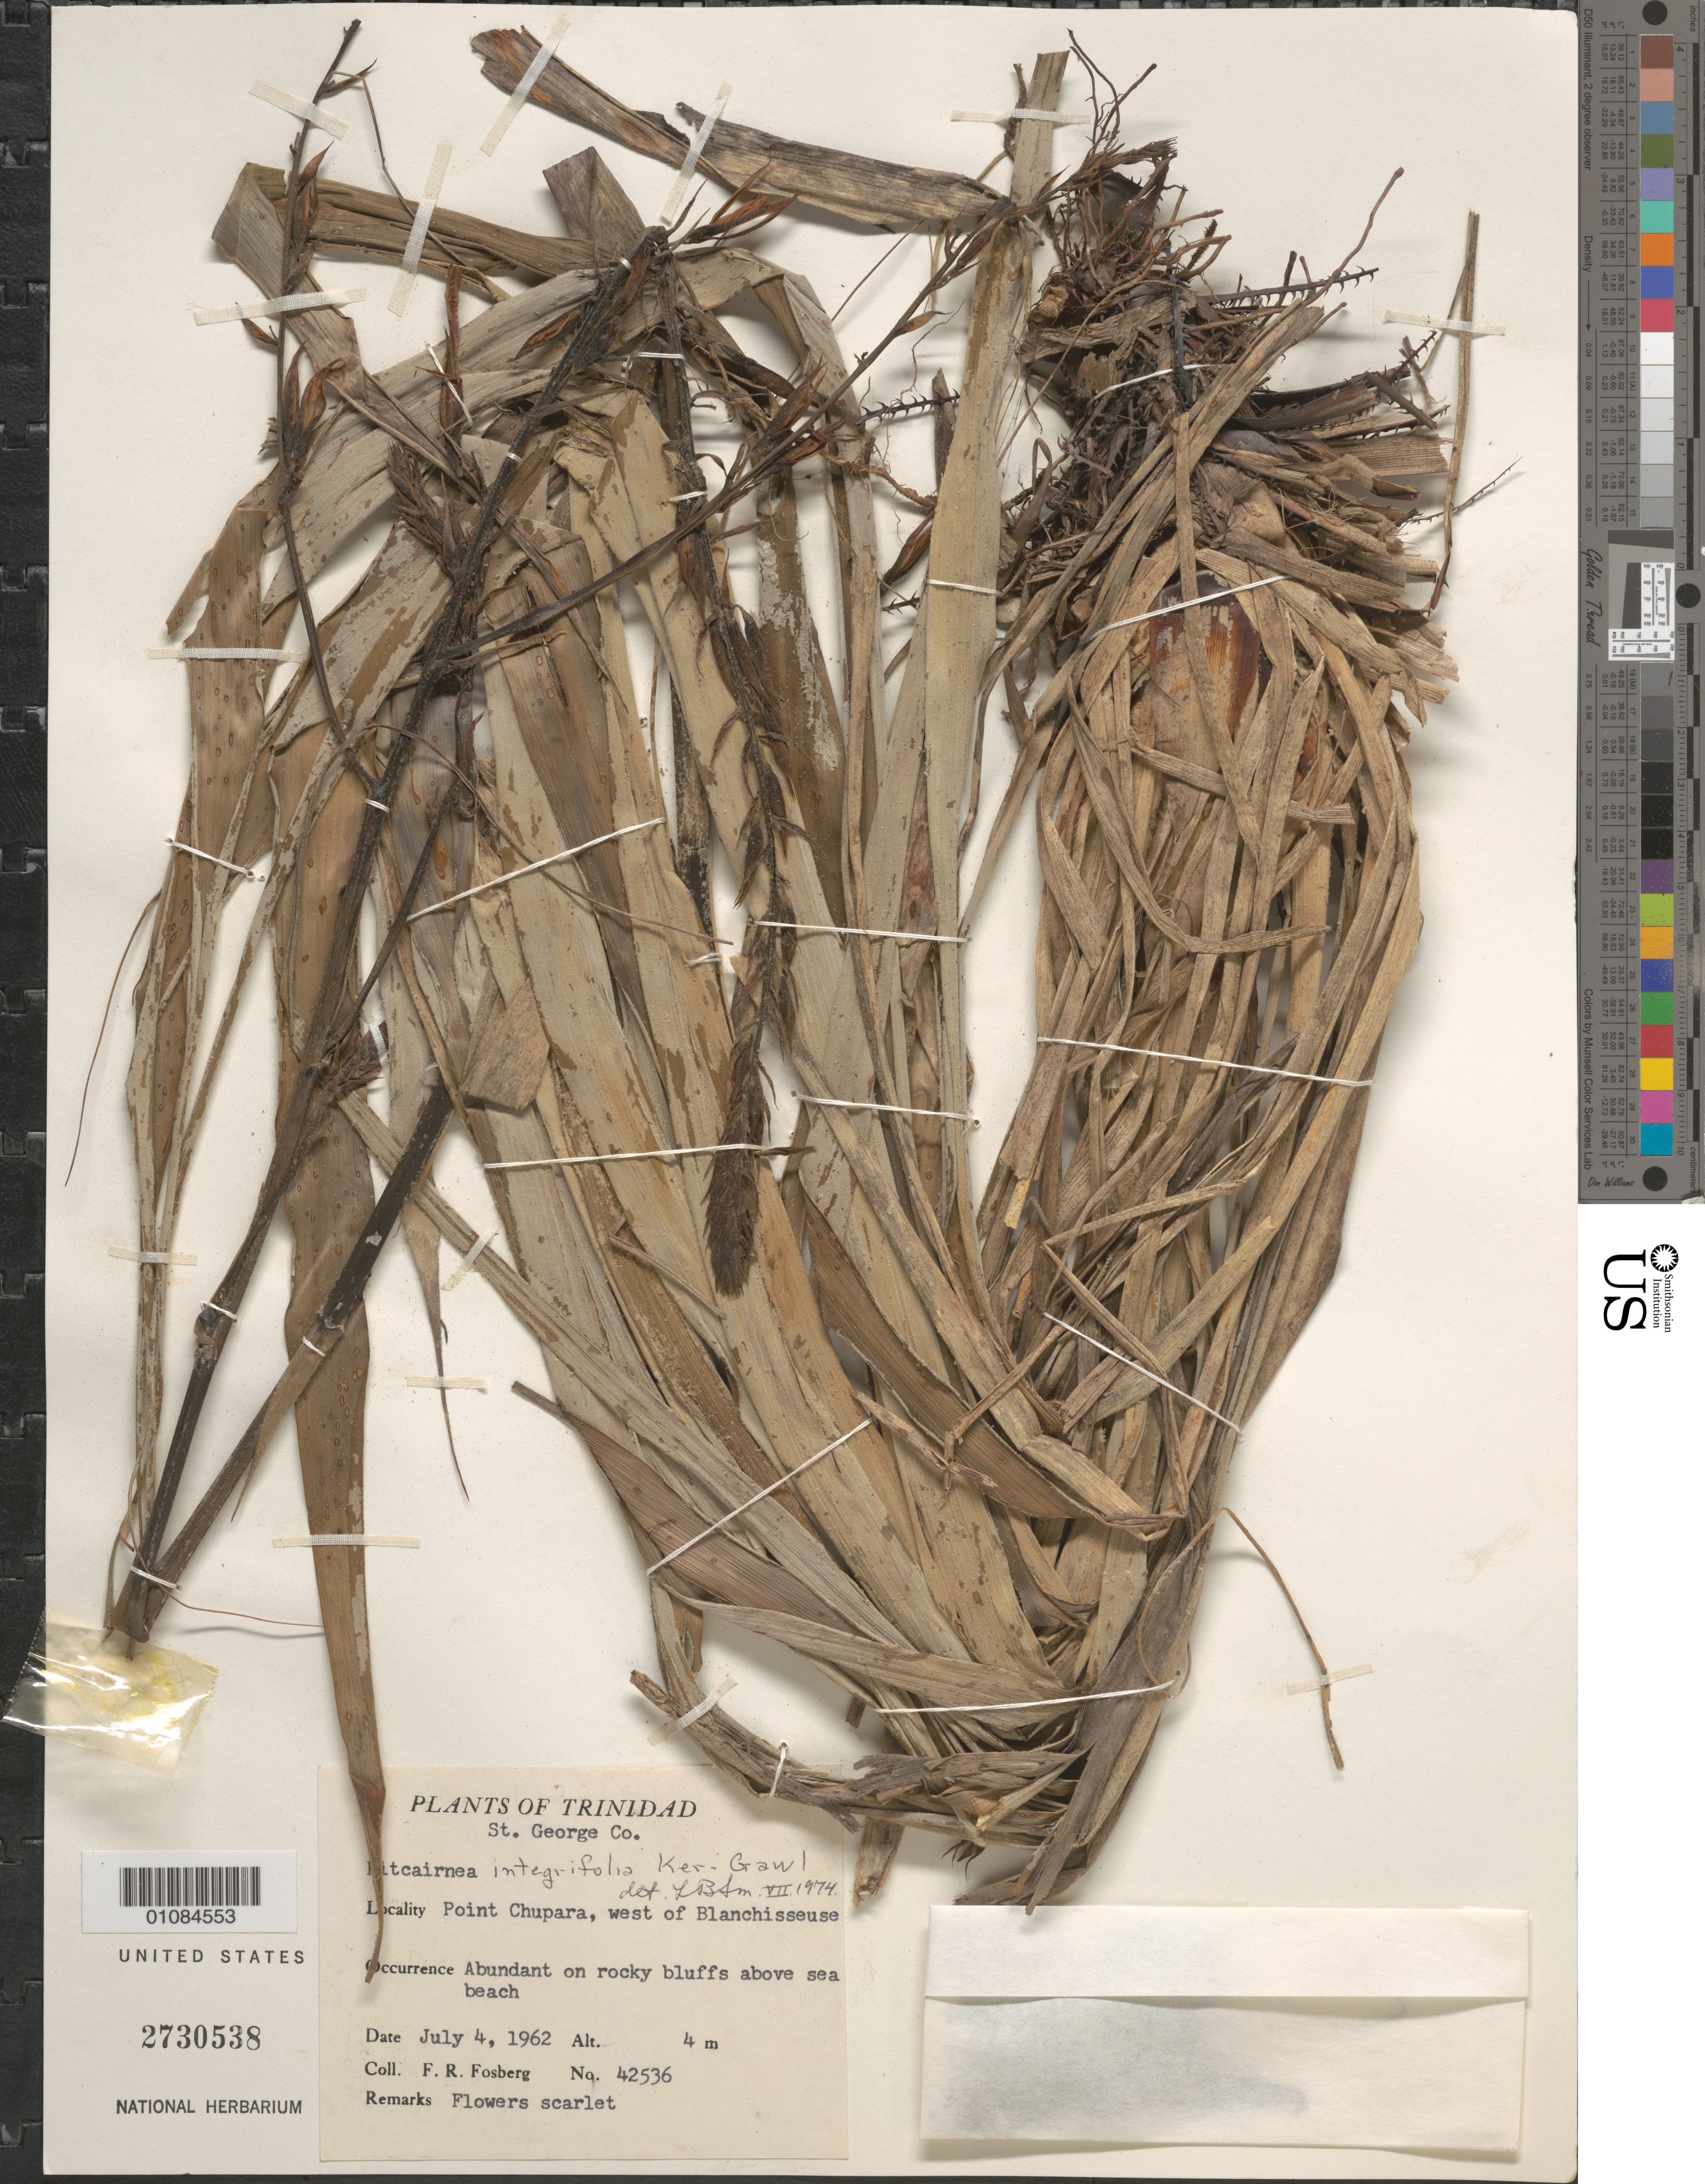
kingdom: Plantae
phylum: Tracheophyta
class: Liliopsida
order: Poales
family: Bromeliaceae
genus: Pitcairnia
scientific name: Pitcairnia integrifolia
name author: Ker Gawl.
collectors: F. R. Fosberg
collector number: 42536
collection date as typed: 04 Jul 1962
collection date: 1962-07-04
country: Trinidad and Tobago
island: Trinidad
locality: Point Chupara, W of Blanchisseuse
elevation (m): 4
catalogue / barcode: US 2730538